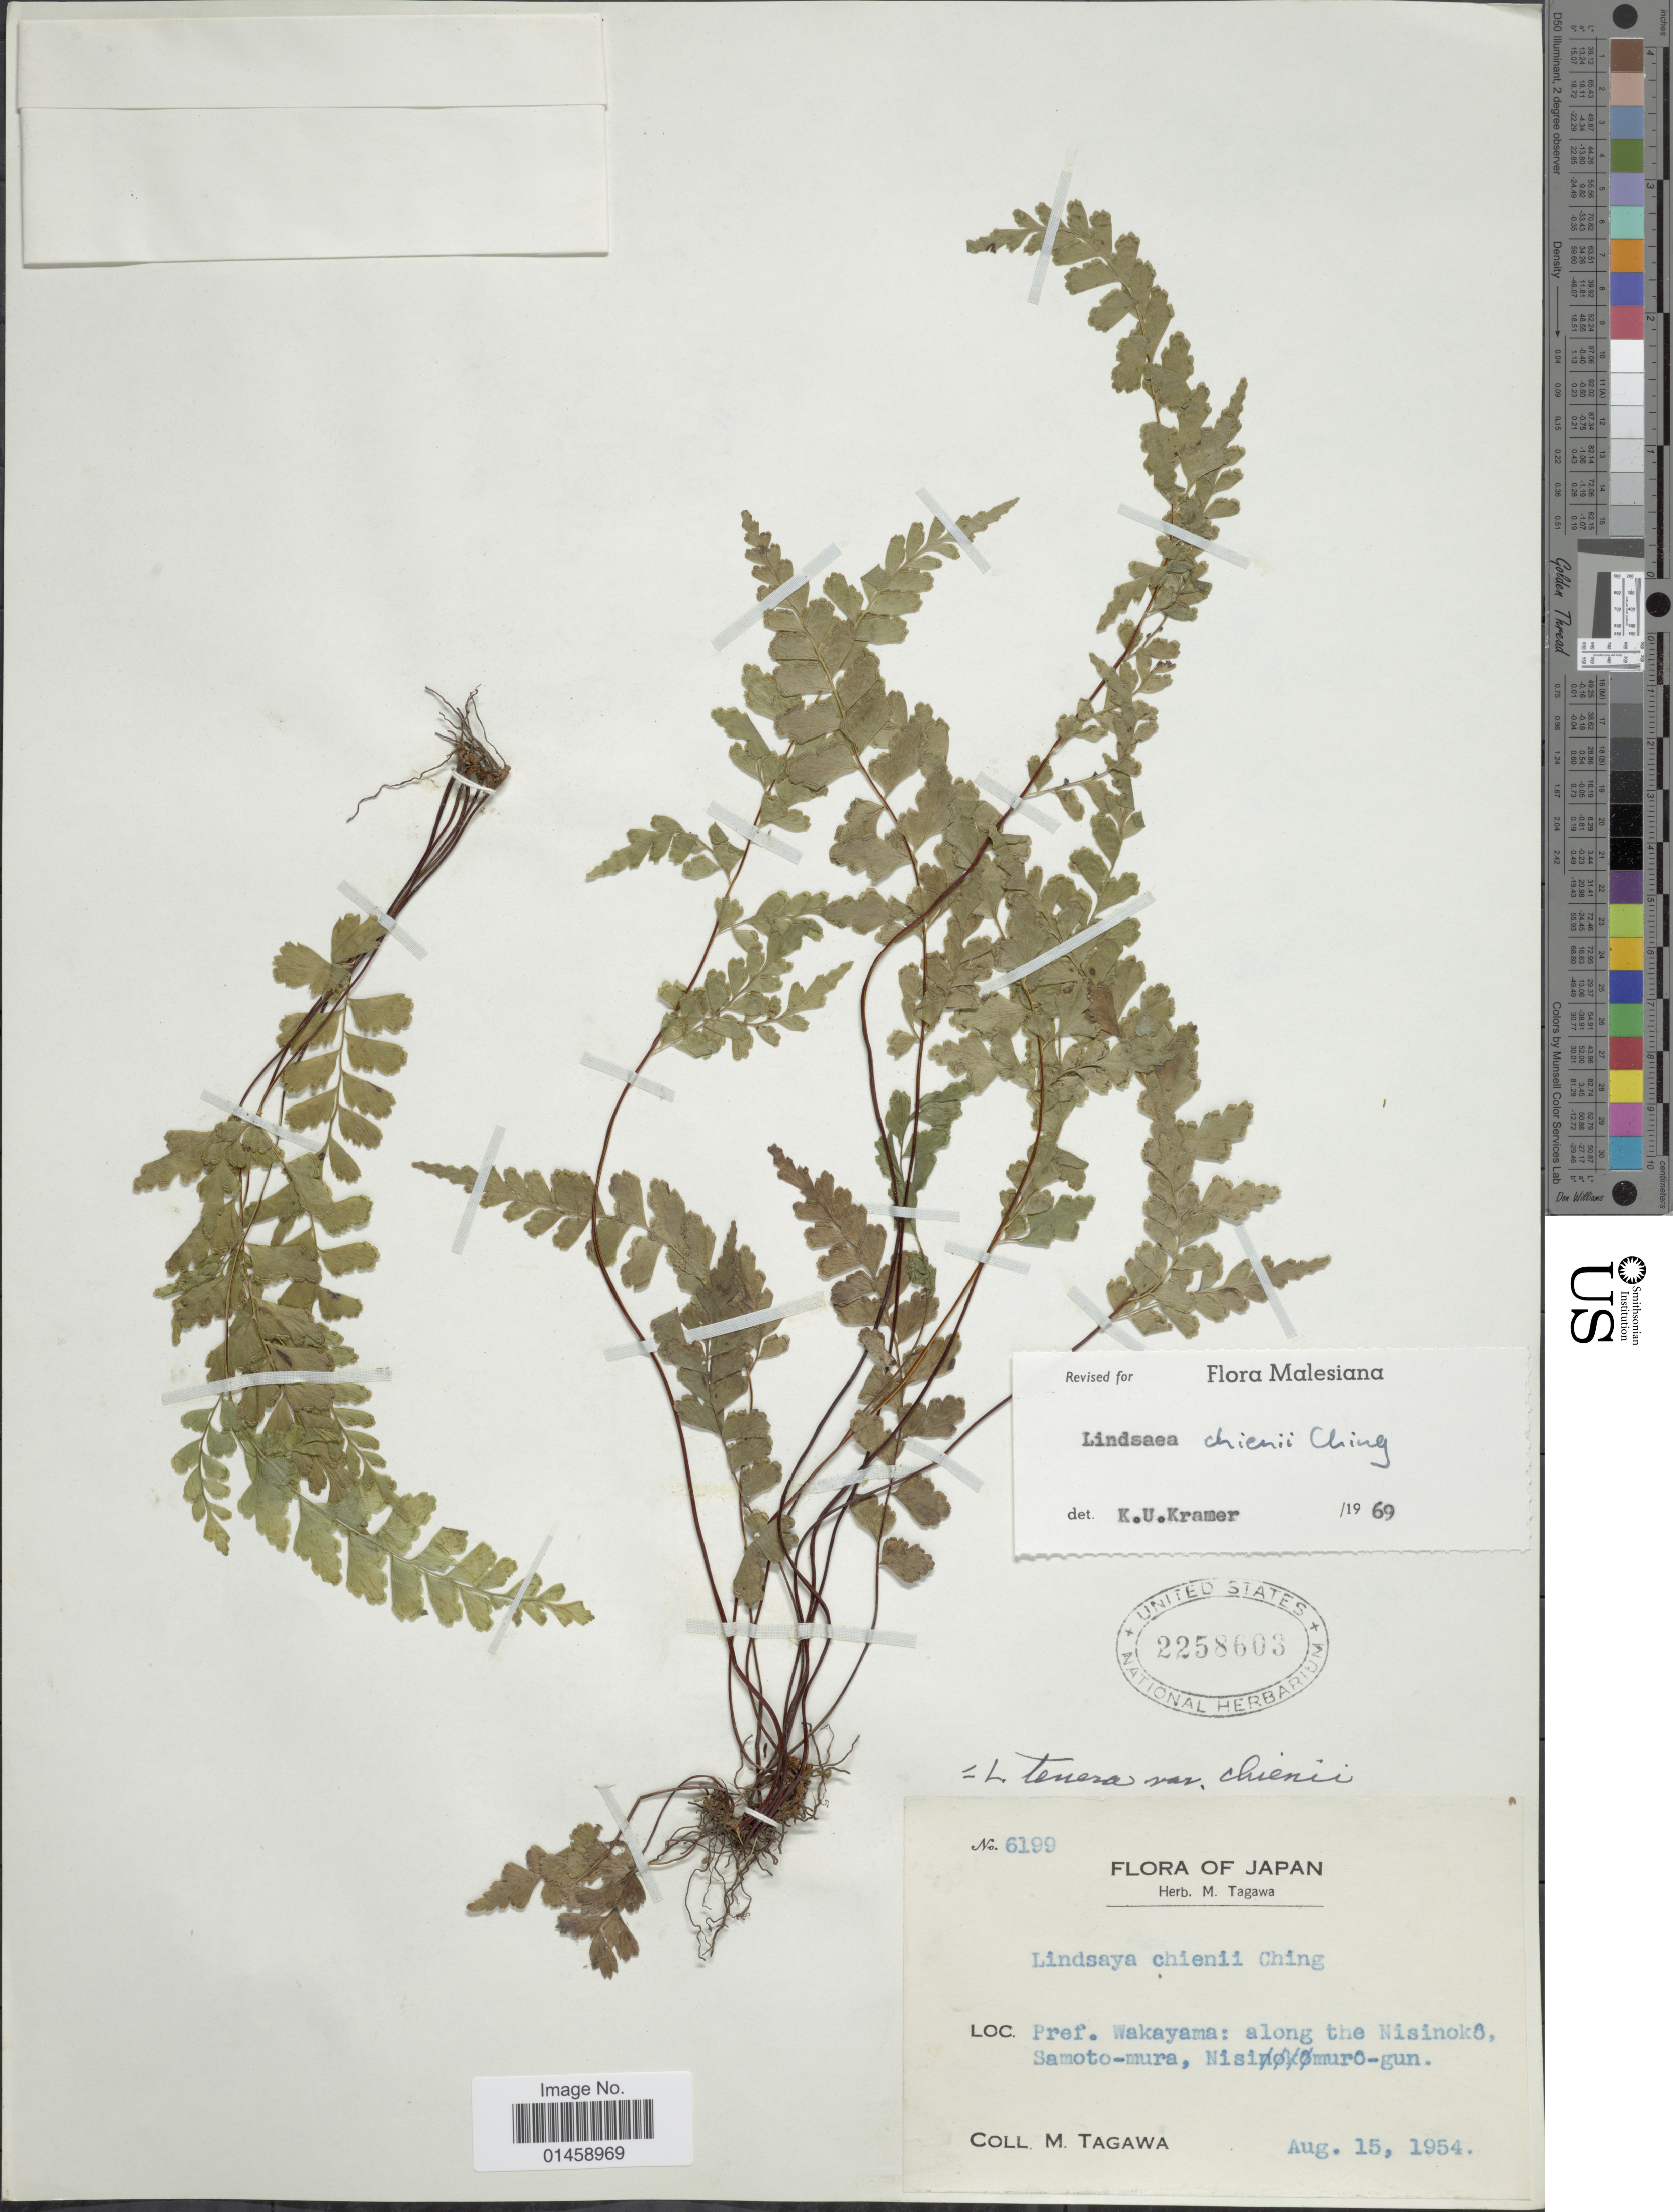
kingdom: Plantae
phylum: Tracheophyta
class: Polypodiopsida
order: Polypodiales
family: Lindsaeaceae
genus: Lindsaea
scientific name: Lindsaea chienii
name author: Ching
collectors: M. Tagawa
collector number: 6199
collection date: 1954-08-15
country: Japan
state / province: Wakayama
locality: Pref. Wakayama: along the Nisinoko, Samoto-mura, Nisimuro-gun.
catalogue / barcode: US 2258603